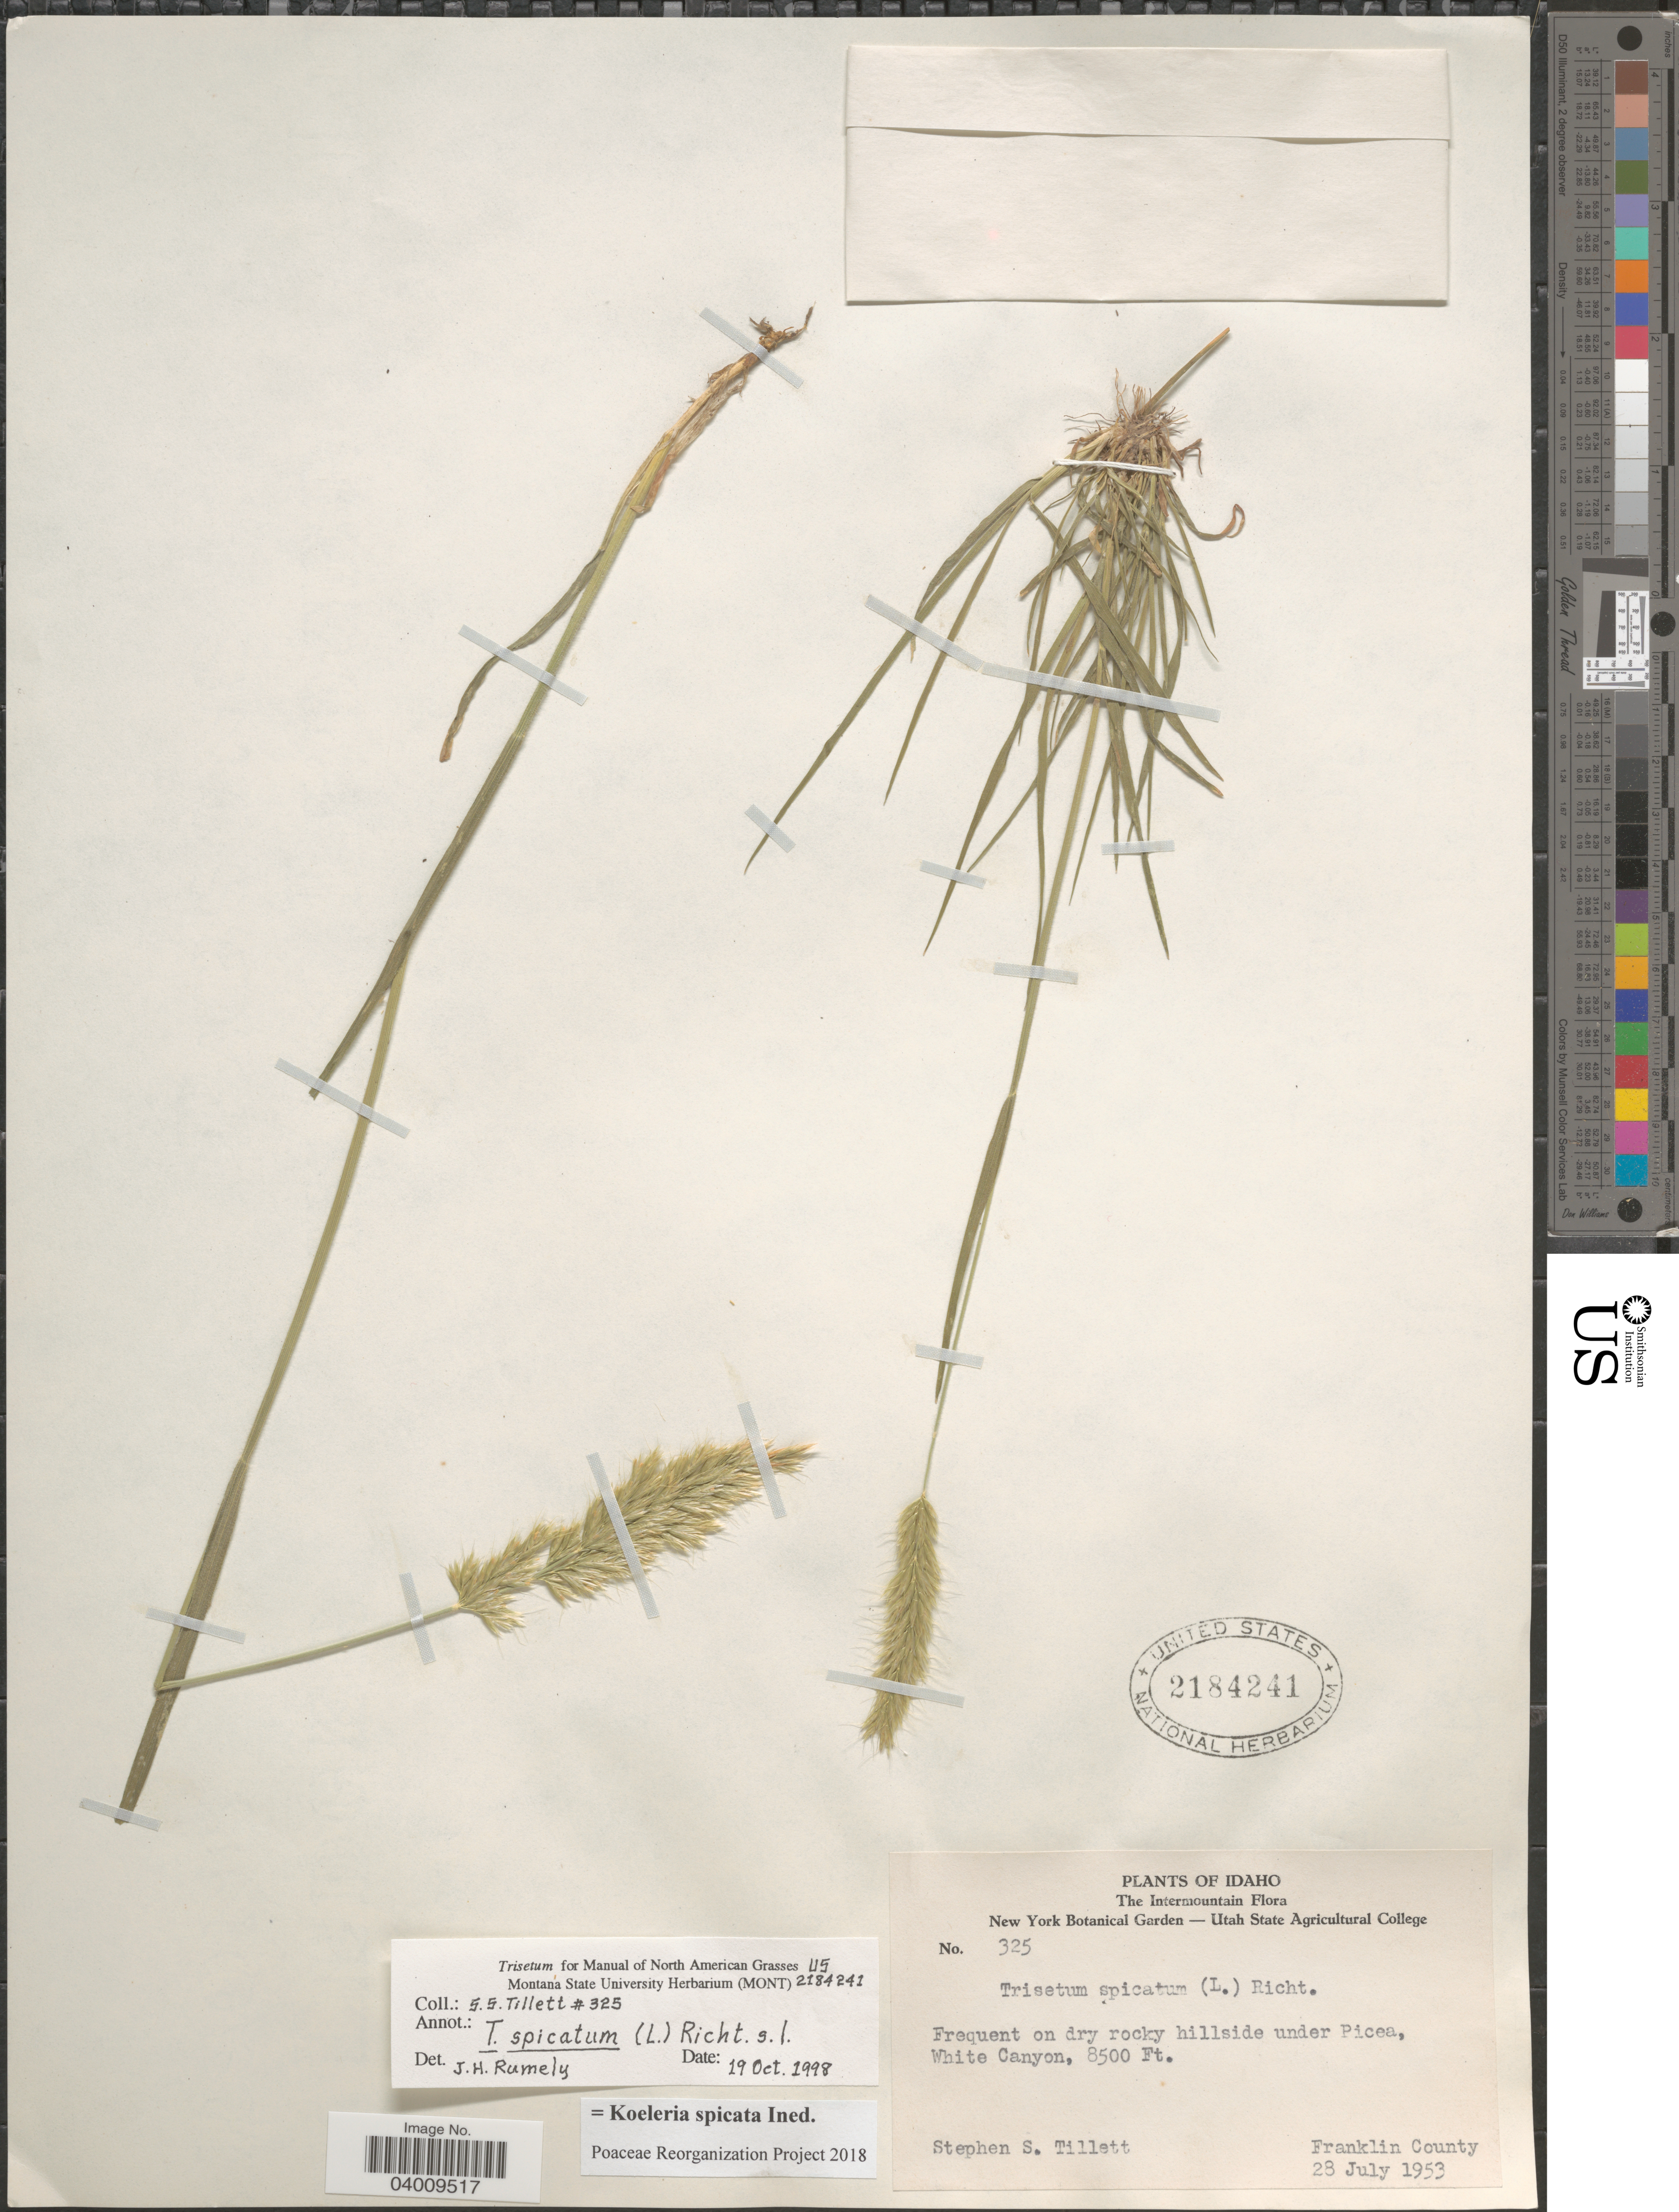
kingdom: Plantae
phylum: Tracheophyta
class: Liliopsida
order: Poales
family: Poaceae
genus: Koeleria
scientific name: Koeleria spicata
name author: (L.) Barberá et al.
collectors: S. S. Tillett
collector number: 325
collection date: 1953-07-28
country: United States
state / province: Idaho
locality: Intermountain. Frequent on dry rocky hillside under Picea, White Canyon. Franklin County.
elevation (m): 2591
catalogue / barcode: US 2184241